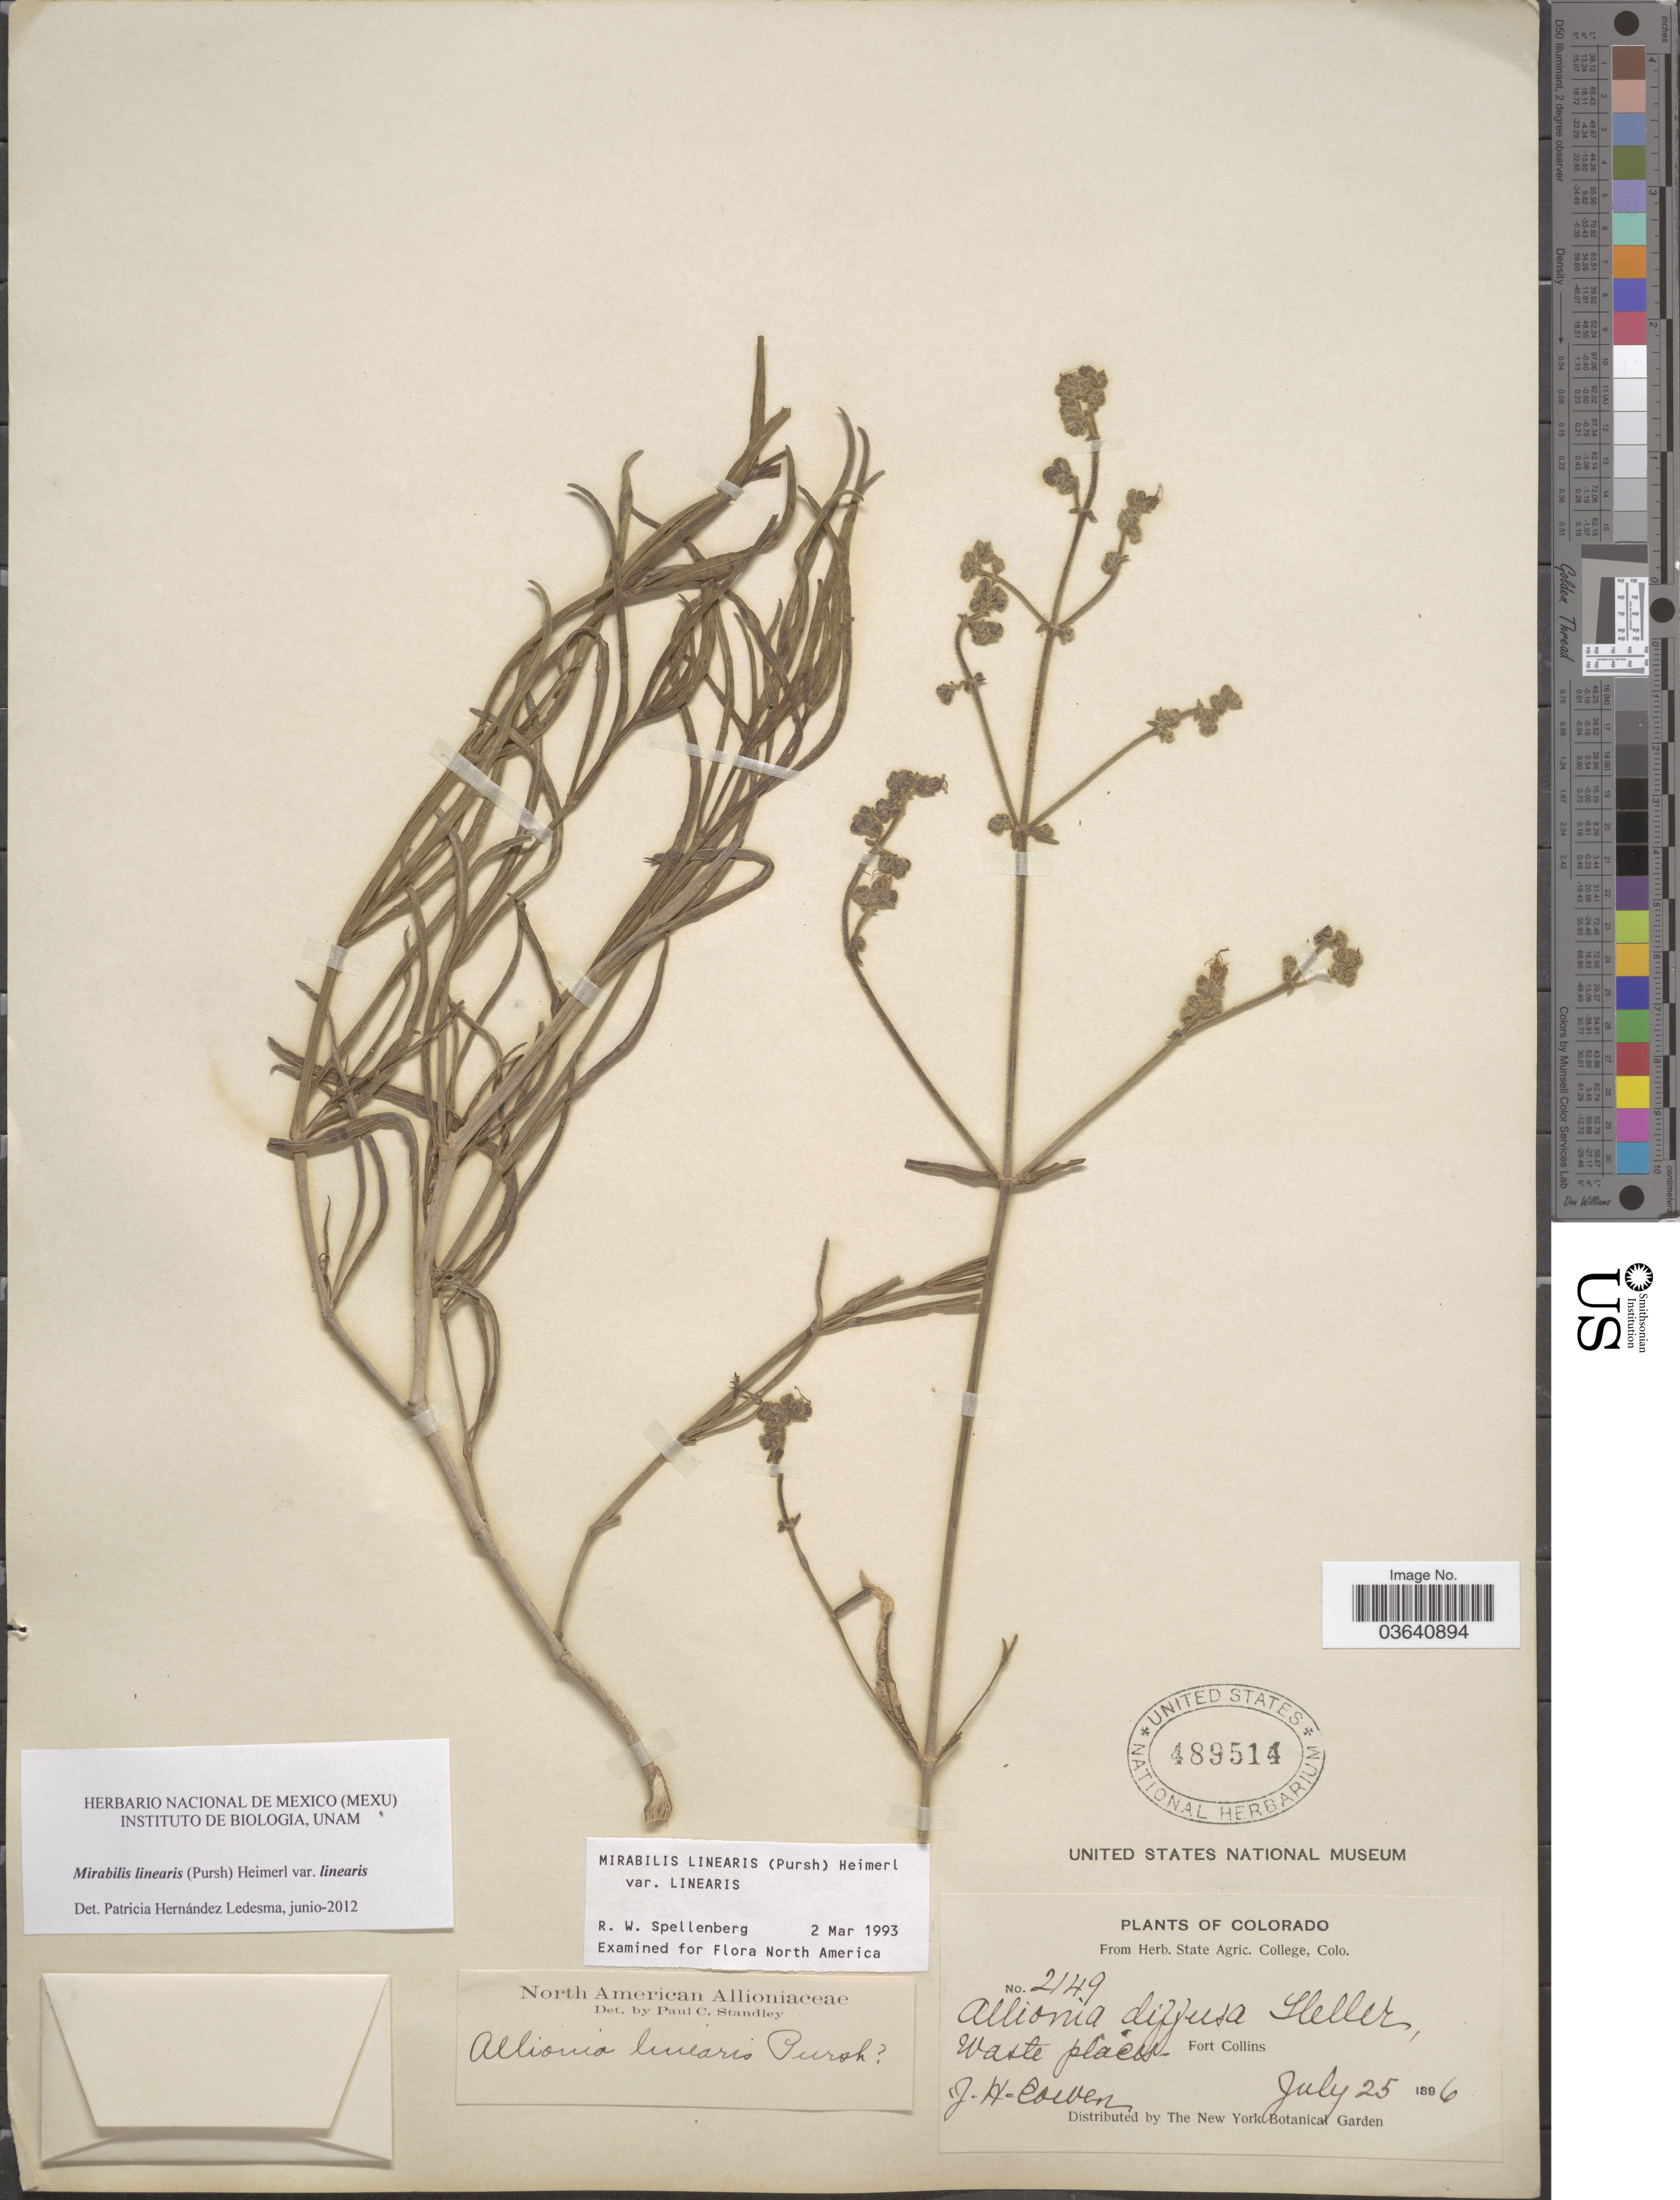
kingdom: Plantae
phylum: Tracheophyta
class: Magnoliopsida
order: Caryophyllales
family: Nyctaginaceae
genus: Mirabilis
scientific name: Mirabilis linearis var. linearis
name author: (Pursh) Heimerl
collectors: J. H. Cowen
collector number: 2149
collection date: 1896-07-25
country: United States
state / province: Colorado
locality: Fort Collins.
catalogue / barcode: US 489514